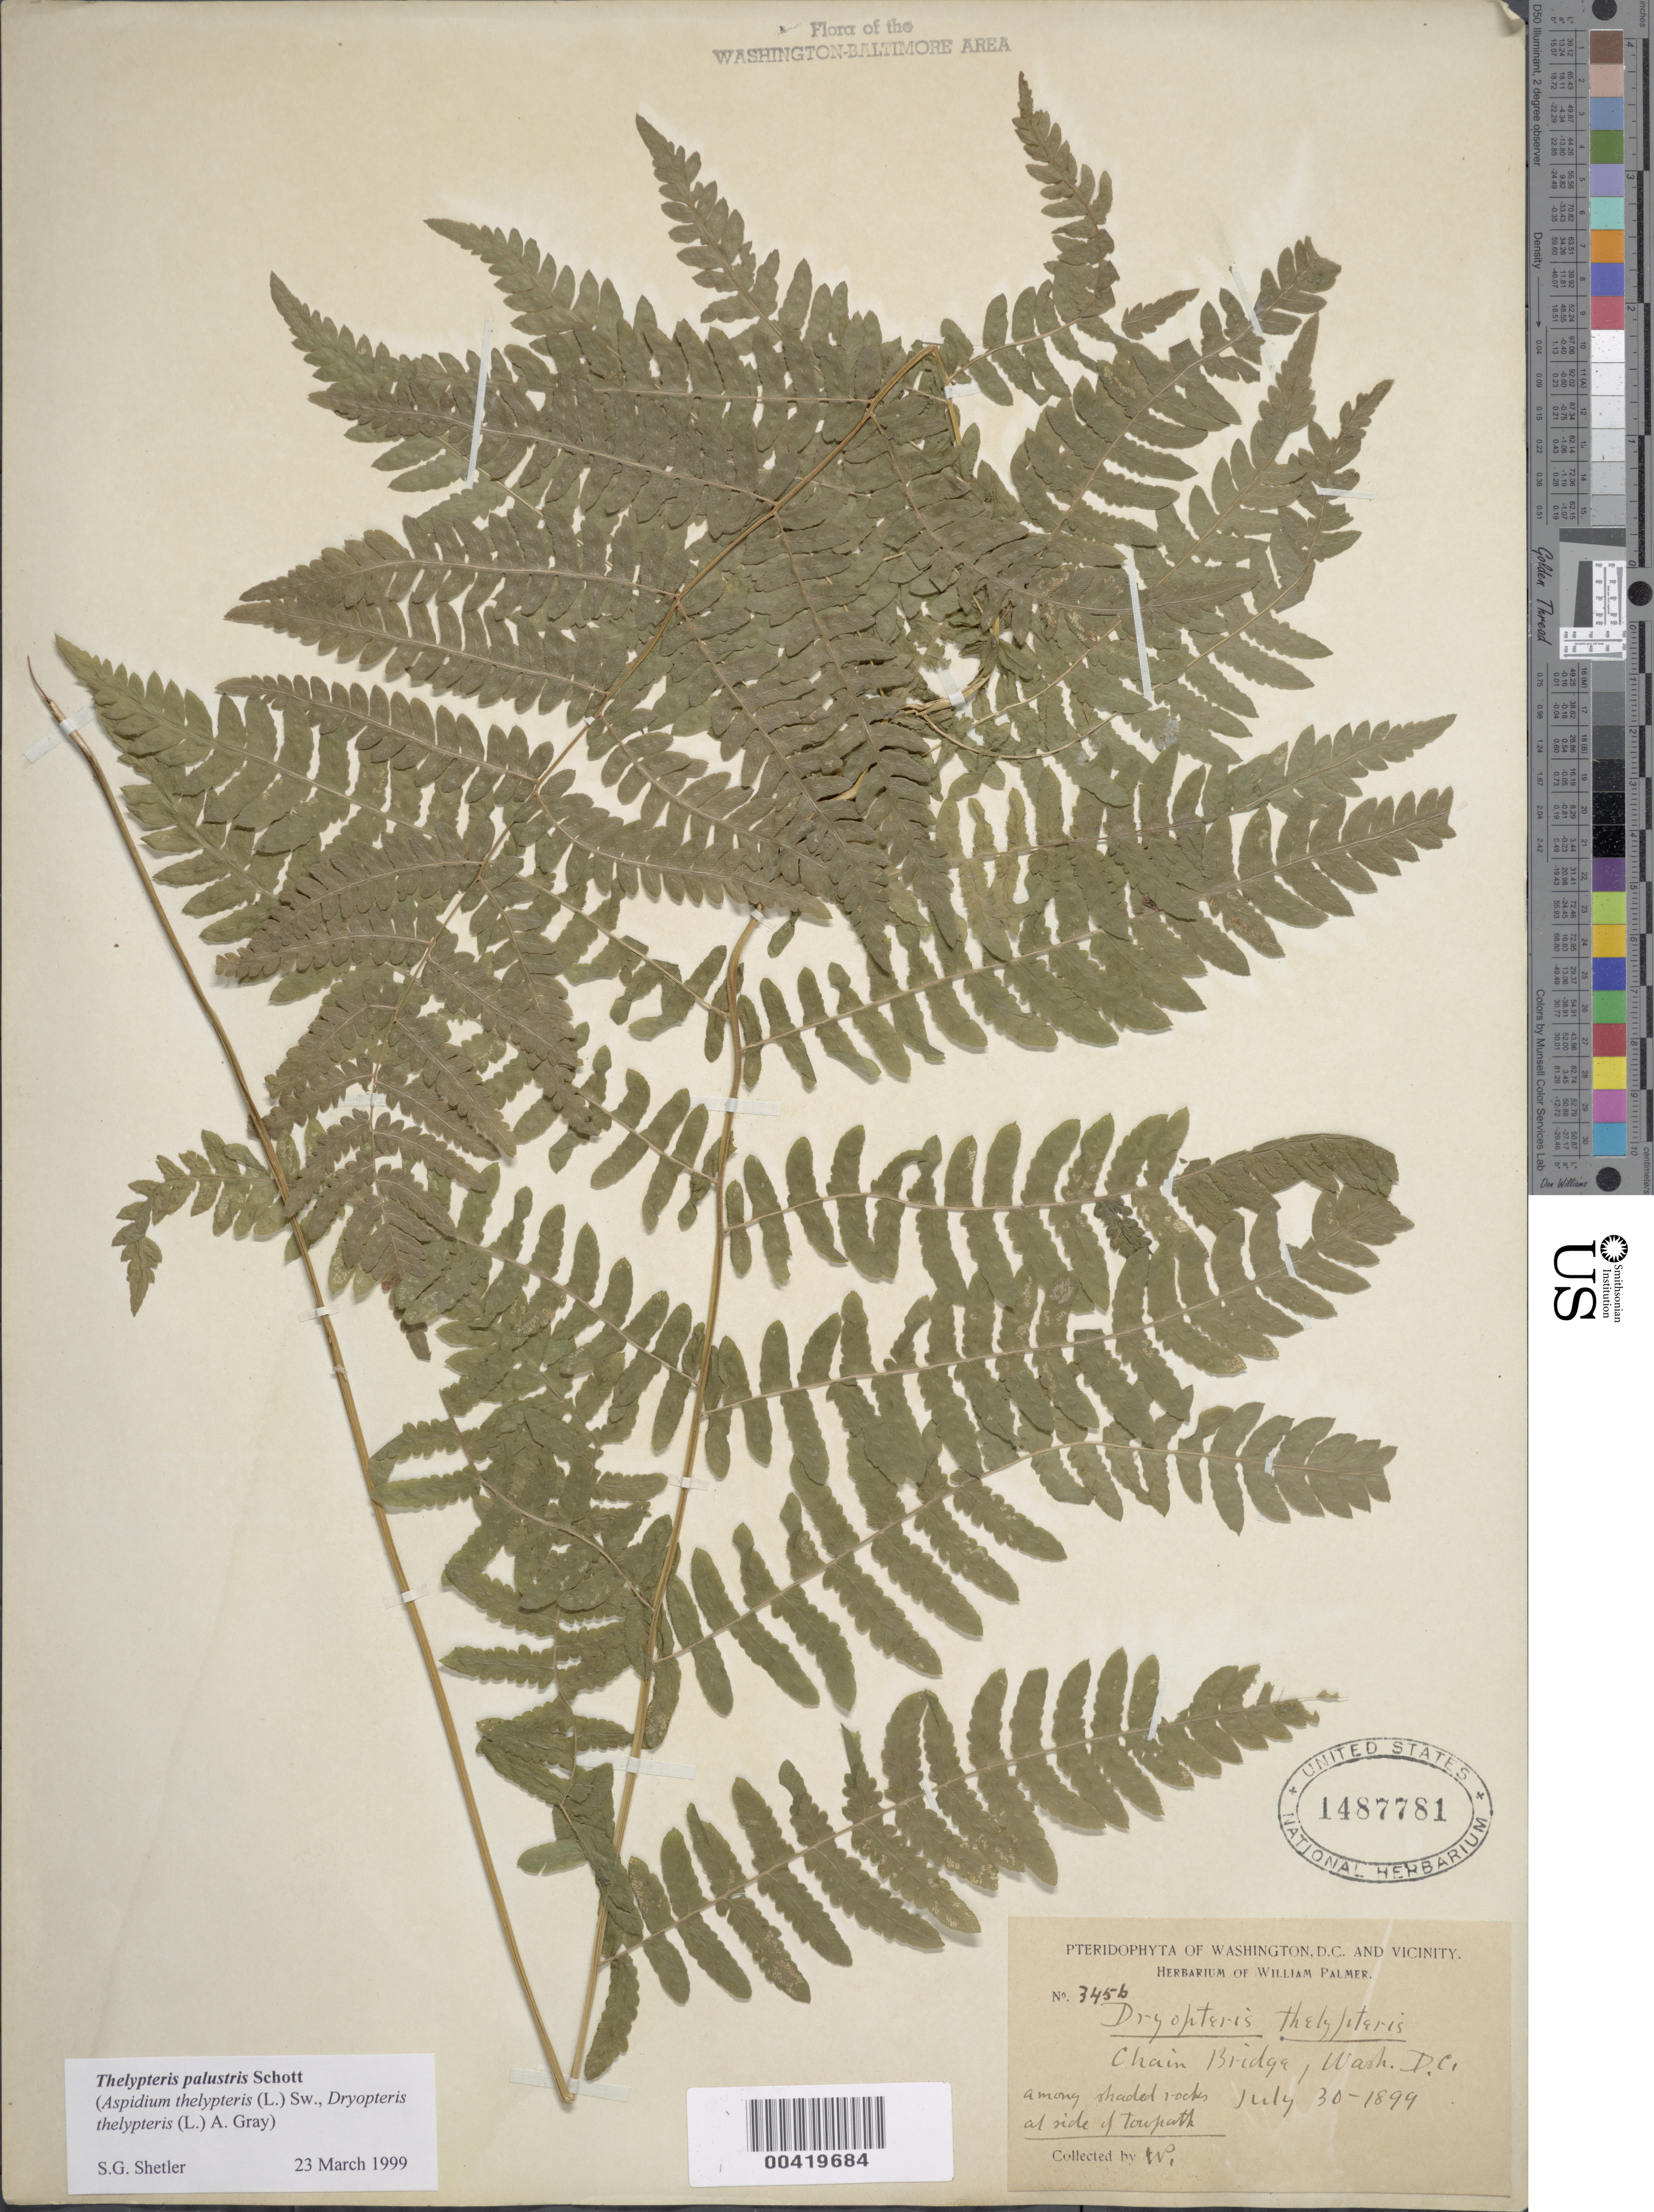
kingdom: Plantae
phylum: Tracheophyta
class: Polypodiopsida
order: Polypodiales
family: Thelypteridaceae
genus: Thelypteris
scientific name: Thelypteris palustris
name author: (Salisb.) Schott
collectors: W. Palmer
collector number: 345B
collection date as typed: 30 Jul 1899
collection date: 1899-07-30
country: United States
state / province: District of Columbia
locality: Chain Bridge C. and O. Canal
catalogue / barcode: US 1487781